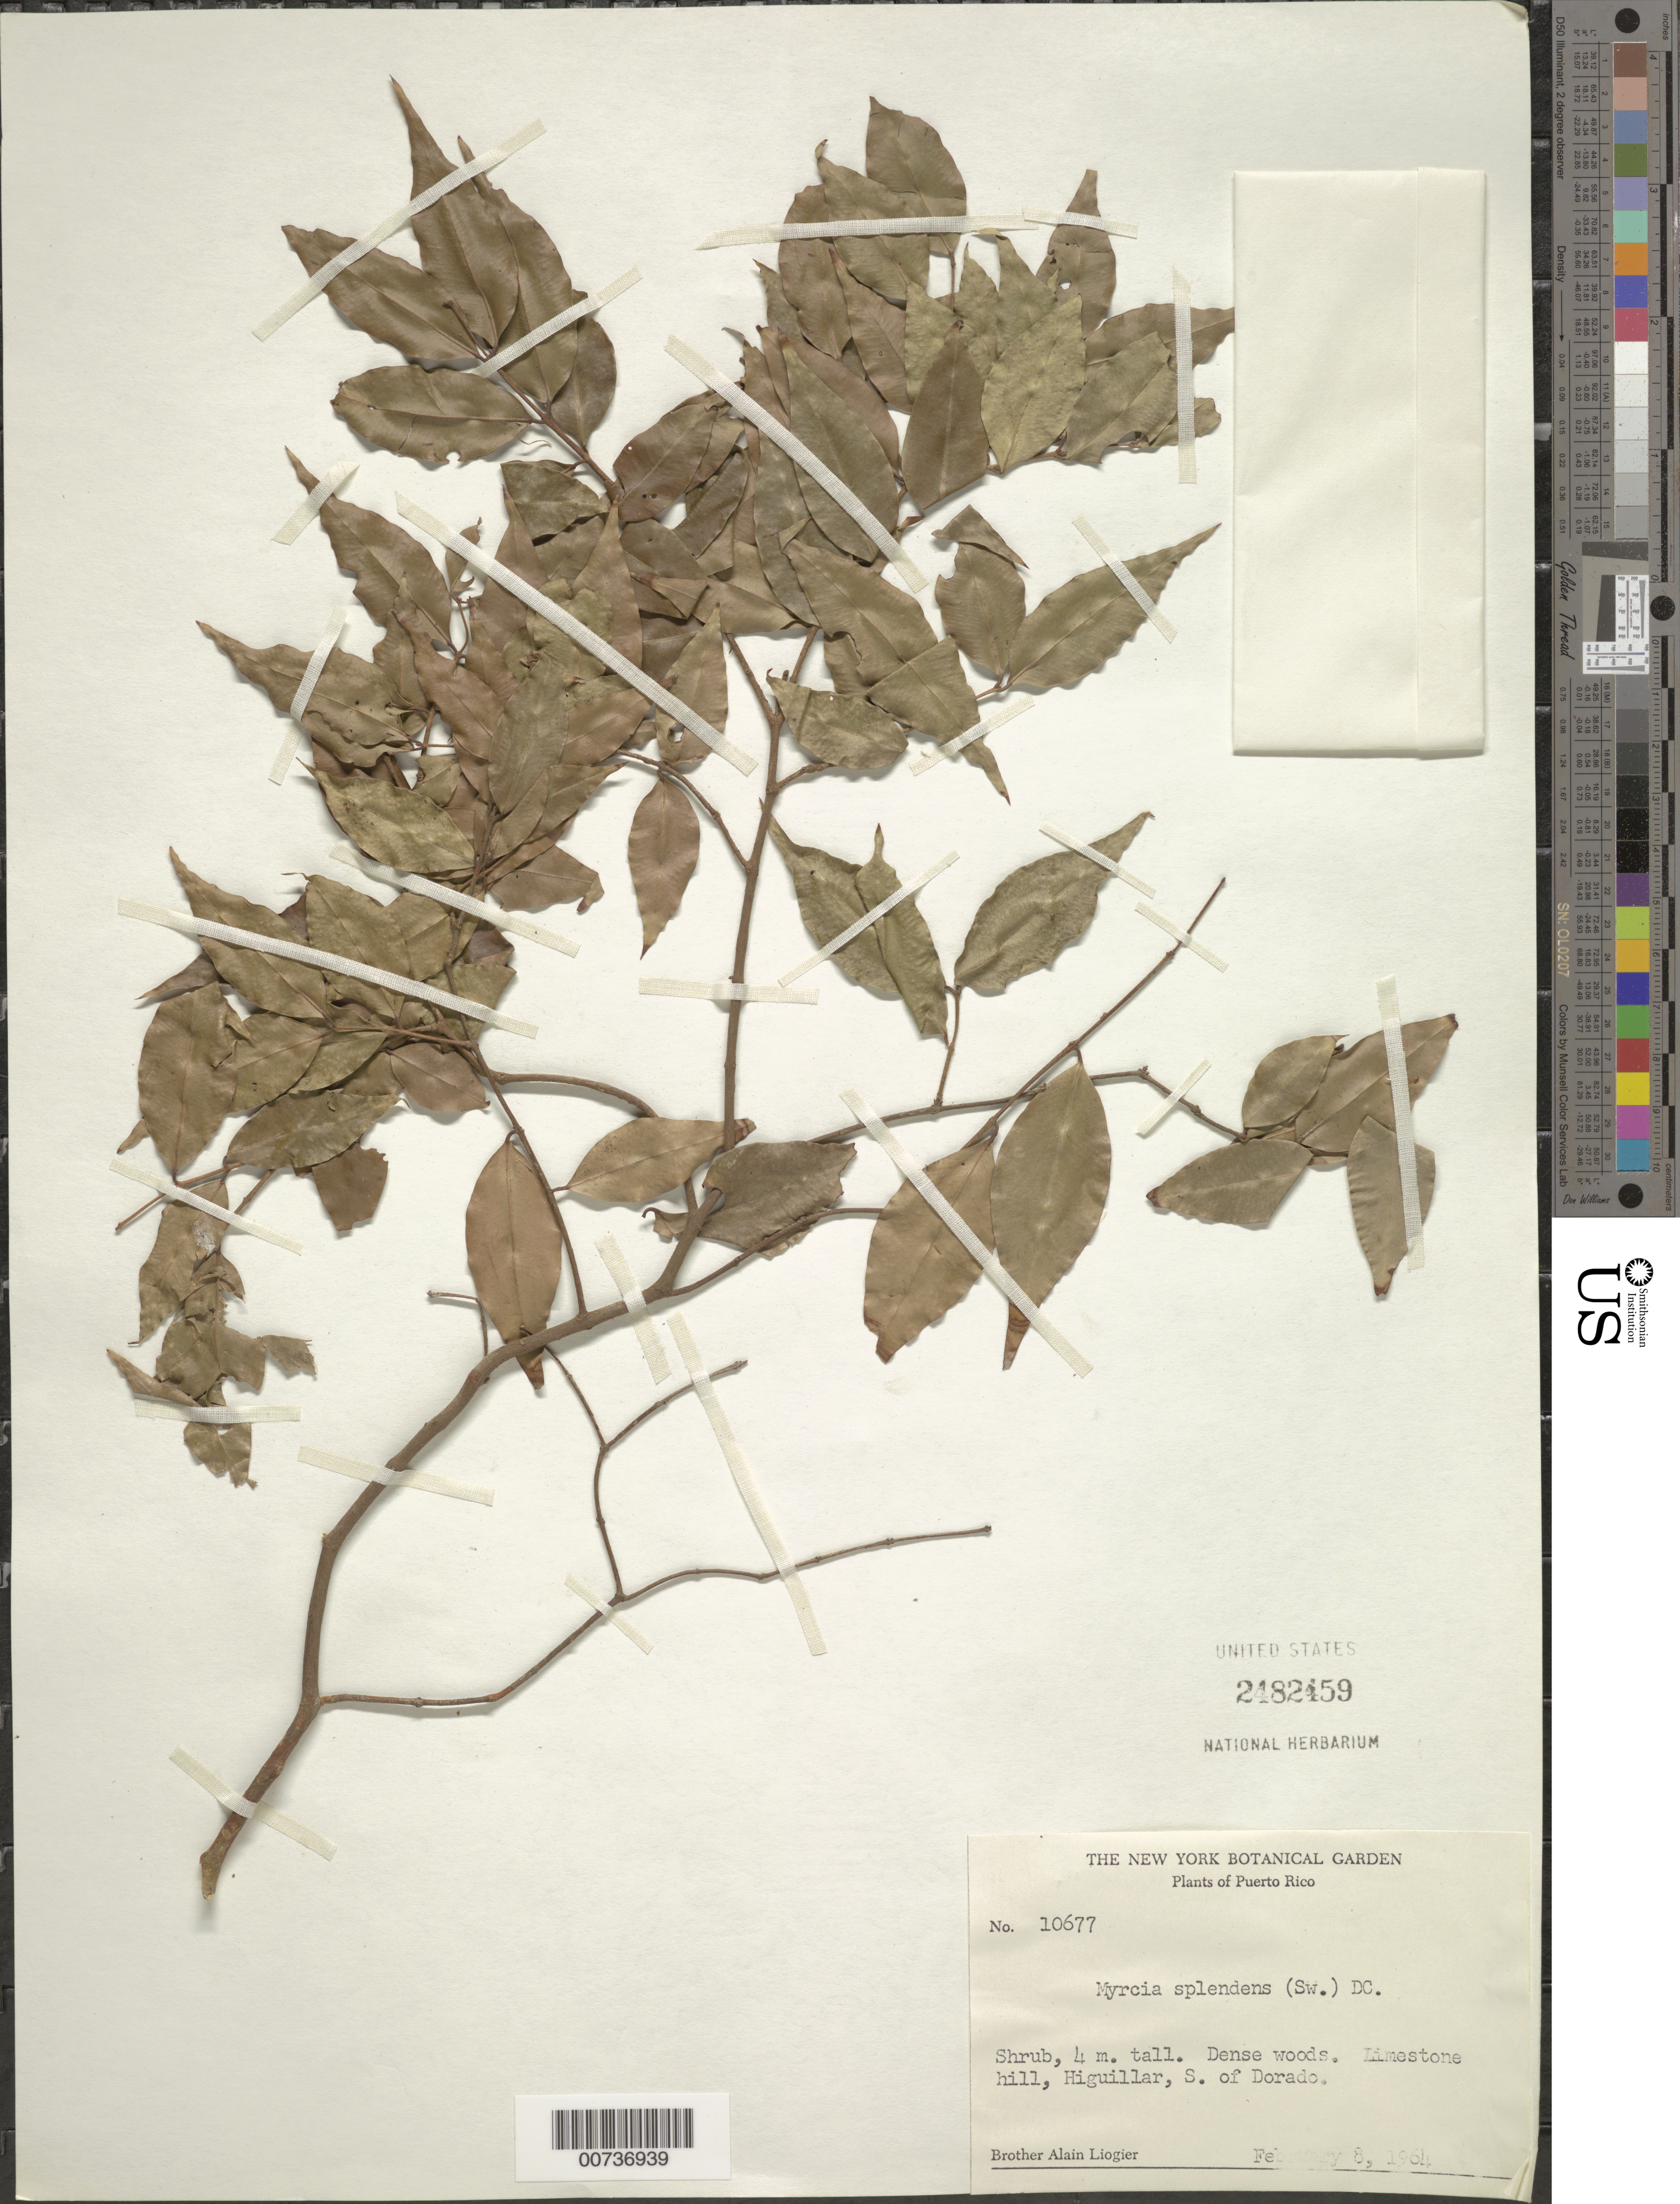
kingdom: Plantae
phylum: Tracheophyta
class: Magnoliopsida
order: Myrtales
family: Myrtaceae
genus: Myrcia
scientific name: Myrcia splendens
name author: (Sw.) DC.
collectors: A. H. Liogier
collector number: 10677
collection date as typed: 08 Feb 1964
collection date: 1964-02-08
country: Puerto Rico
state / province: Dorado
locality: Higuillar, S of Dorado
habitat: Dense woods, limestone hill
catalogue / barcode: US 2482459